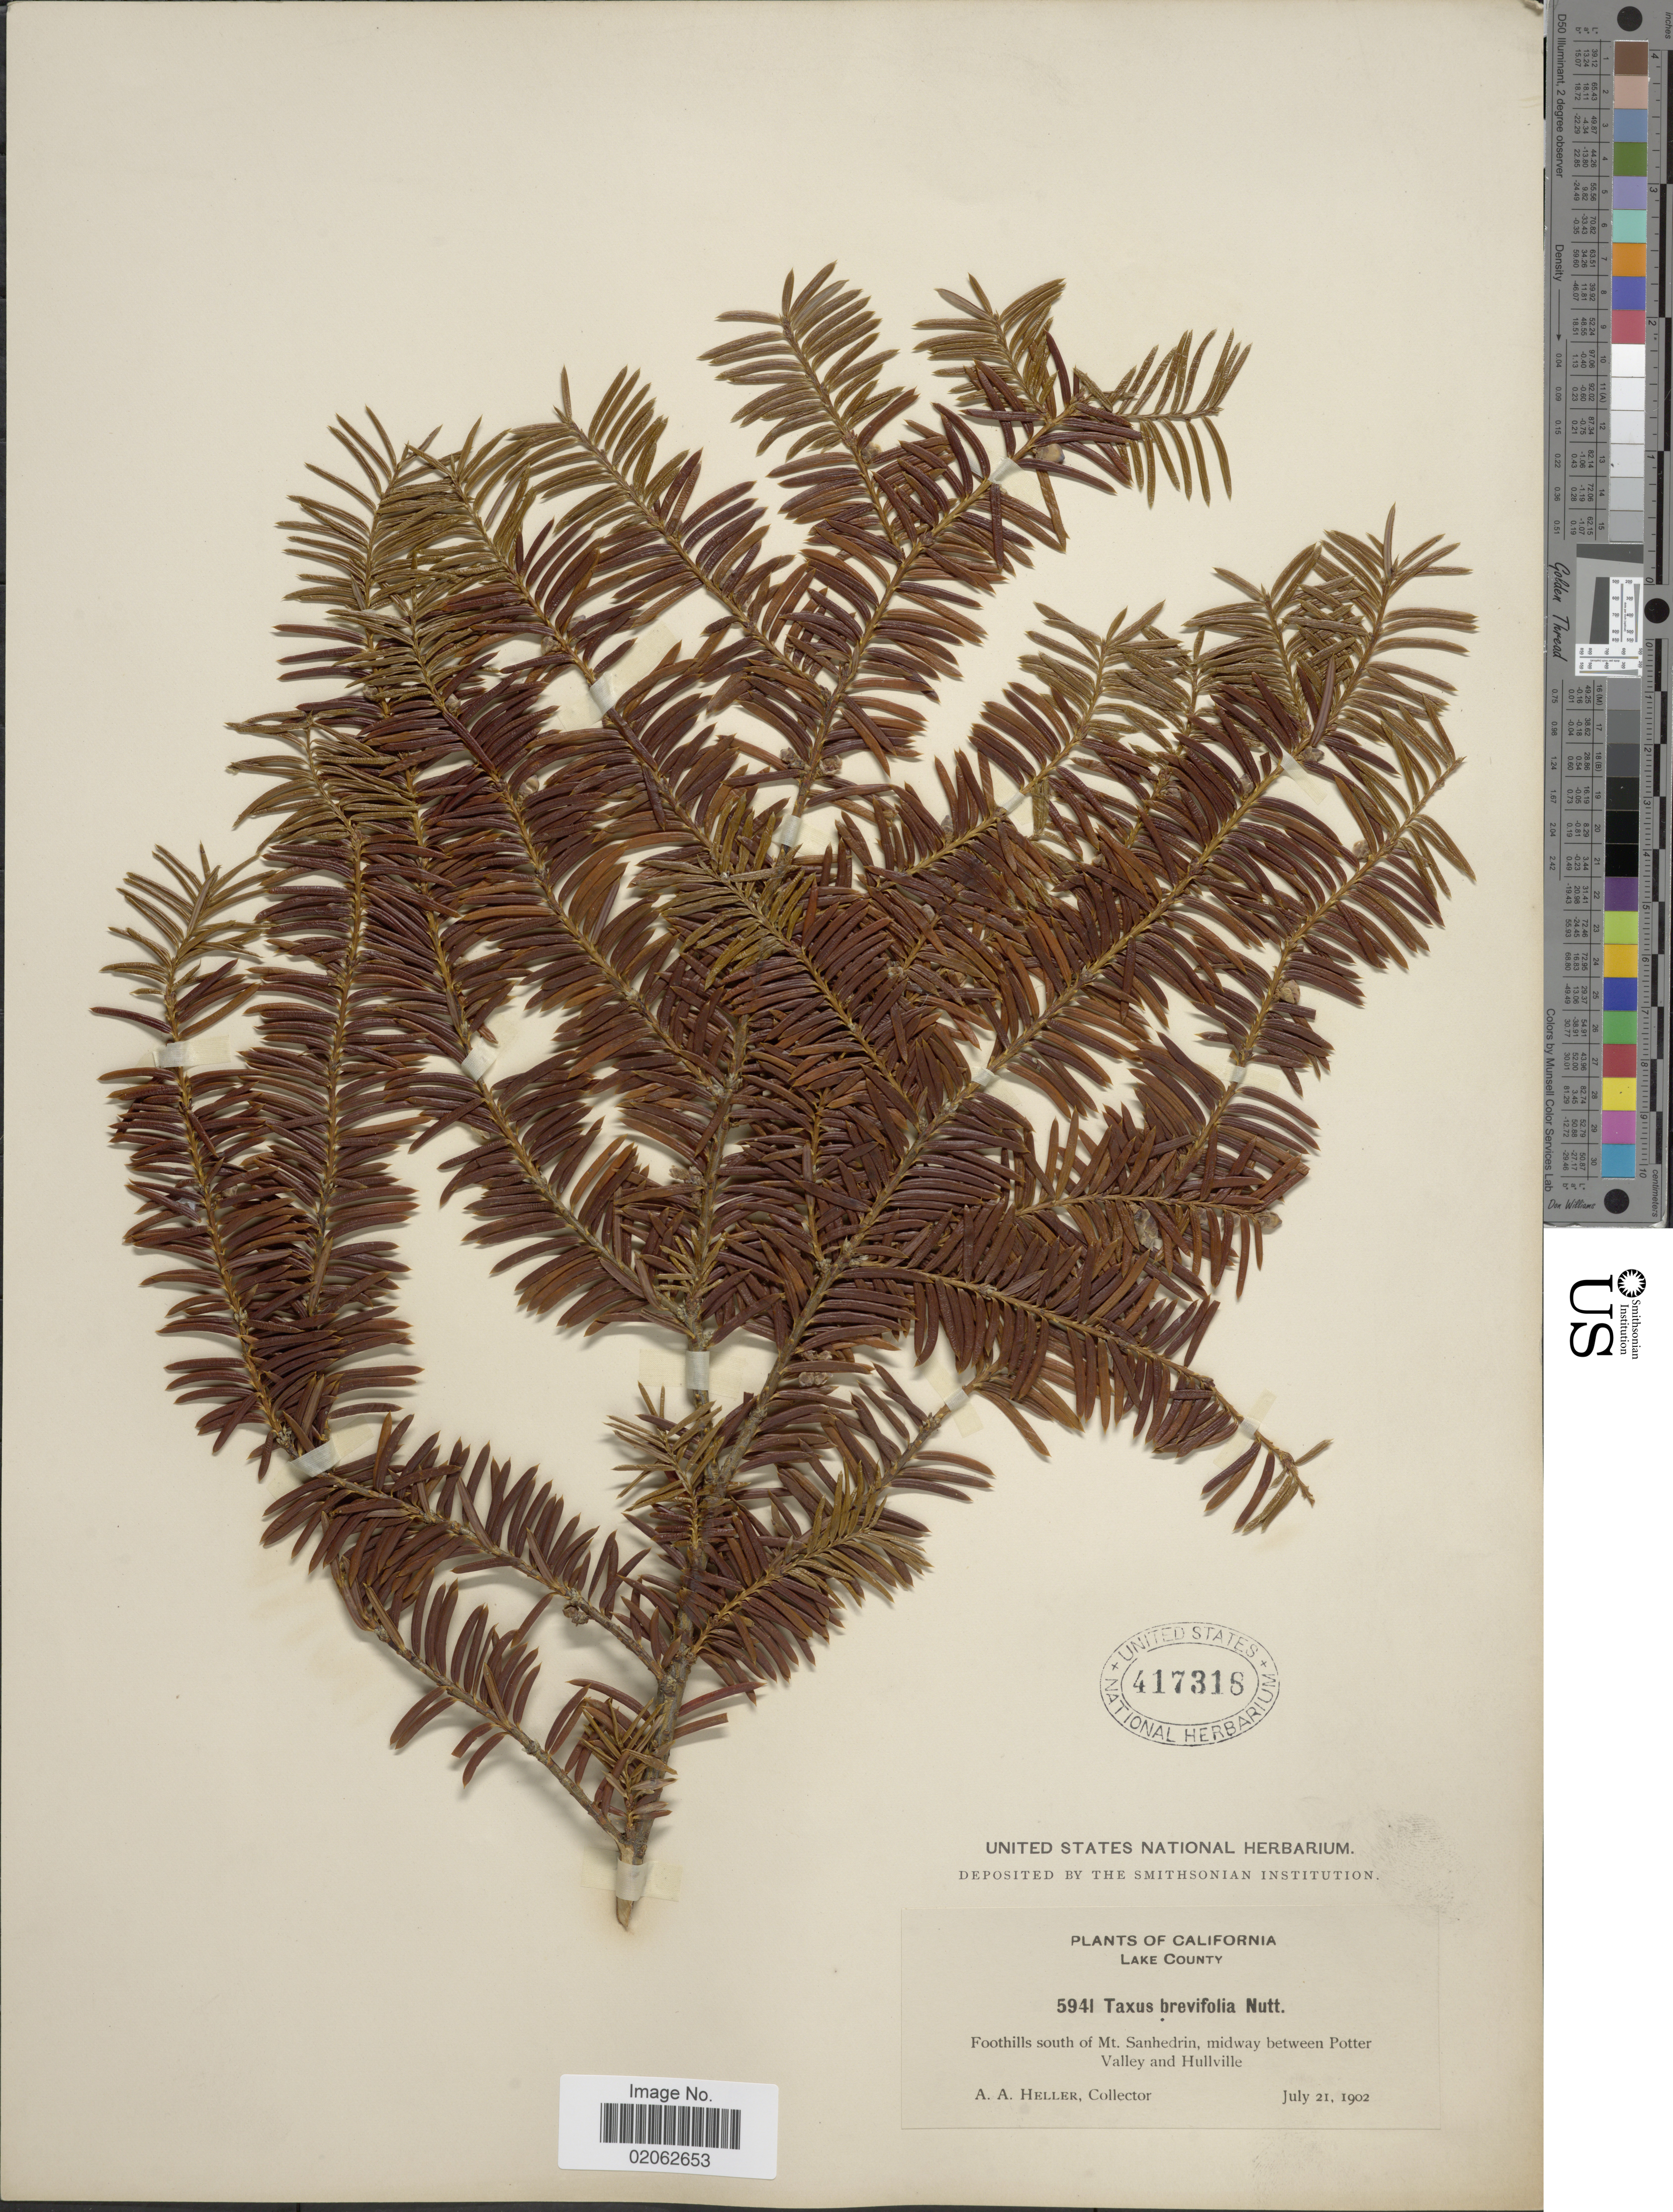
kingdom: Plantae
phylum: Tracheophyta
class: Pinopsida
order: Pinales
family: Taxaceae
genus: Taxus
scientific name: Taxus brevifolia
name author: Nutt.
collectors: A. A. Heller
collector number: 5941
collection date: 1902-07-21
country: United States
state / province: California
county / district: Lake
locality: Lake County, Foothills south of Mt. Sanhedrin, midway between Potter Valley and Hullville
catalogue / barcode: US 417318